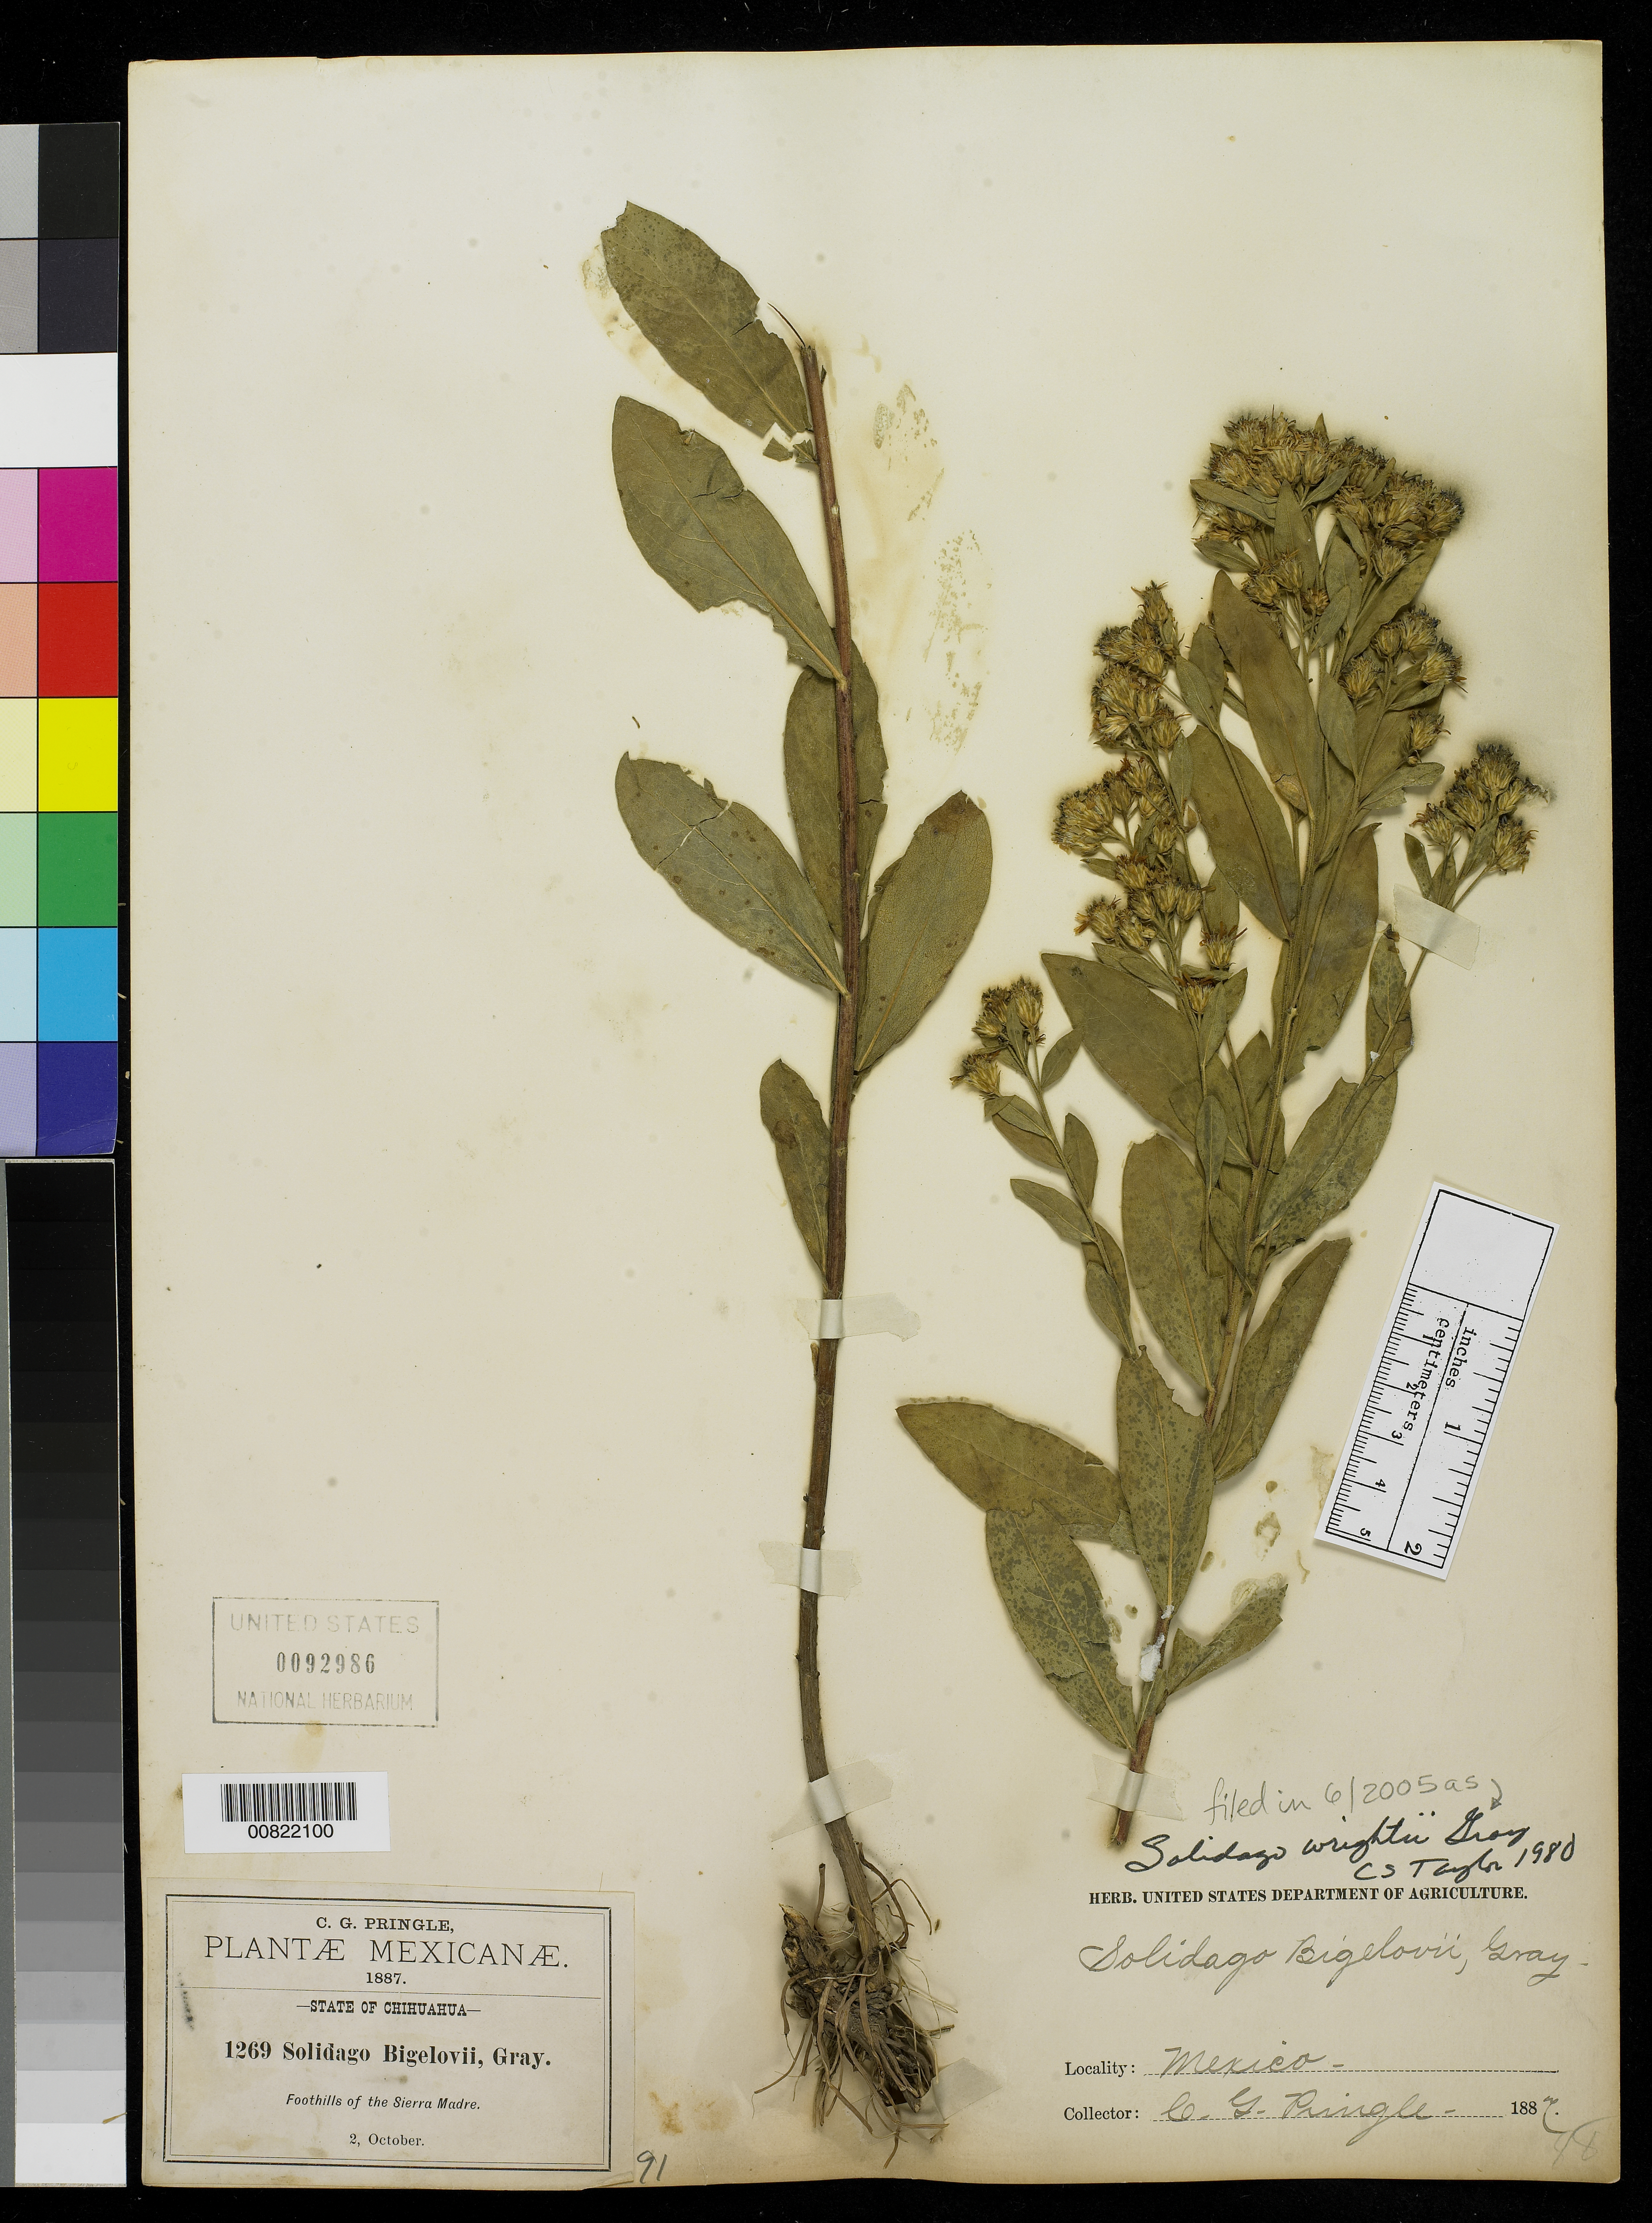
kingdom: Plantae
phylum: Tracheophyta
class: Magnoliopsida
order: Asterales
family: Asteraceae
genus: Solidago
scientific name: Solidago wrightii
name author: A. Gray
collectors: C. G. Pringle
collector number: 1269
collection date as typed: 02 Oct 1887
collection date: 1887-10-02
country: Mexico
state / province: Chihuahua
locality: Foothills of the Sierra Madre, Chihuahua.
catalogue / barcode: US 92986